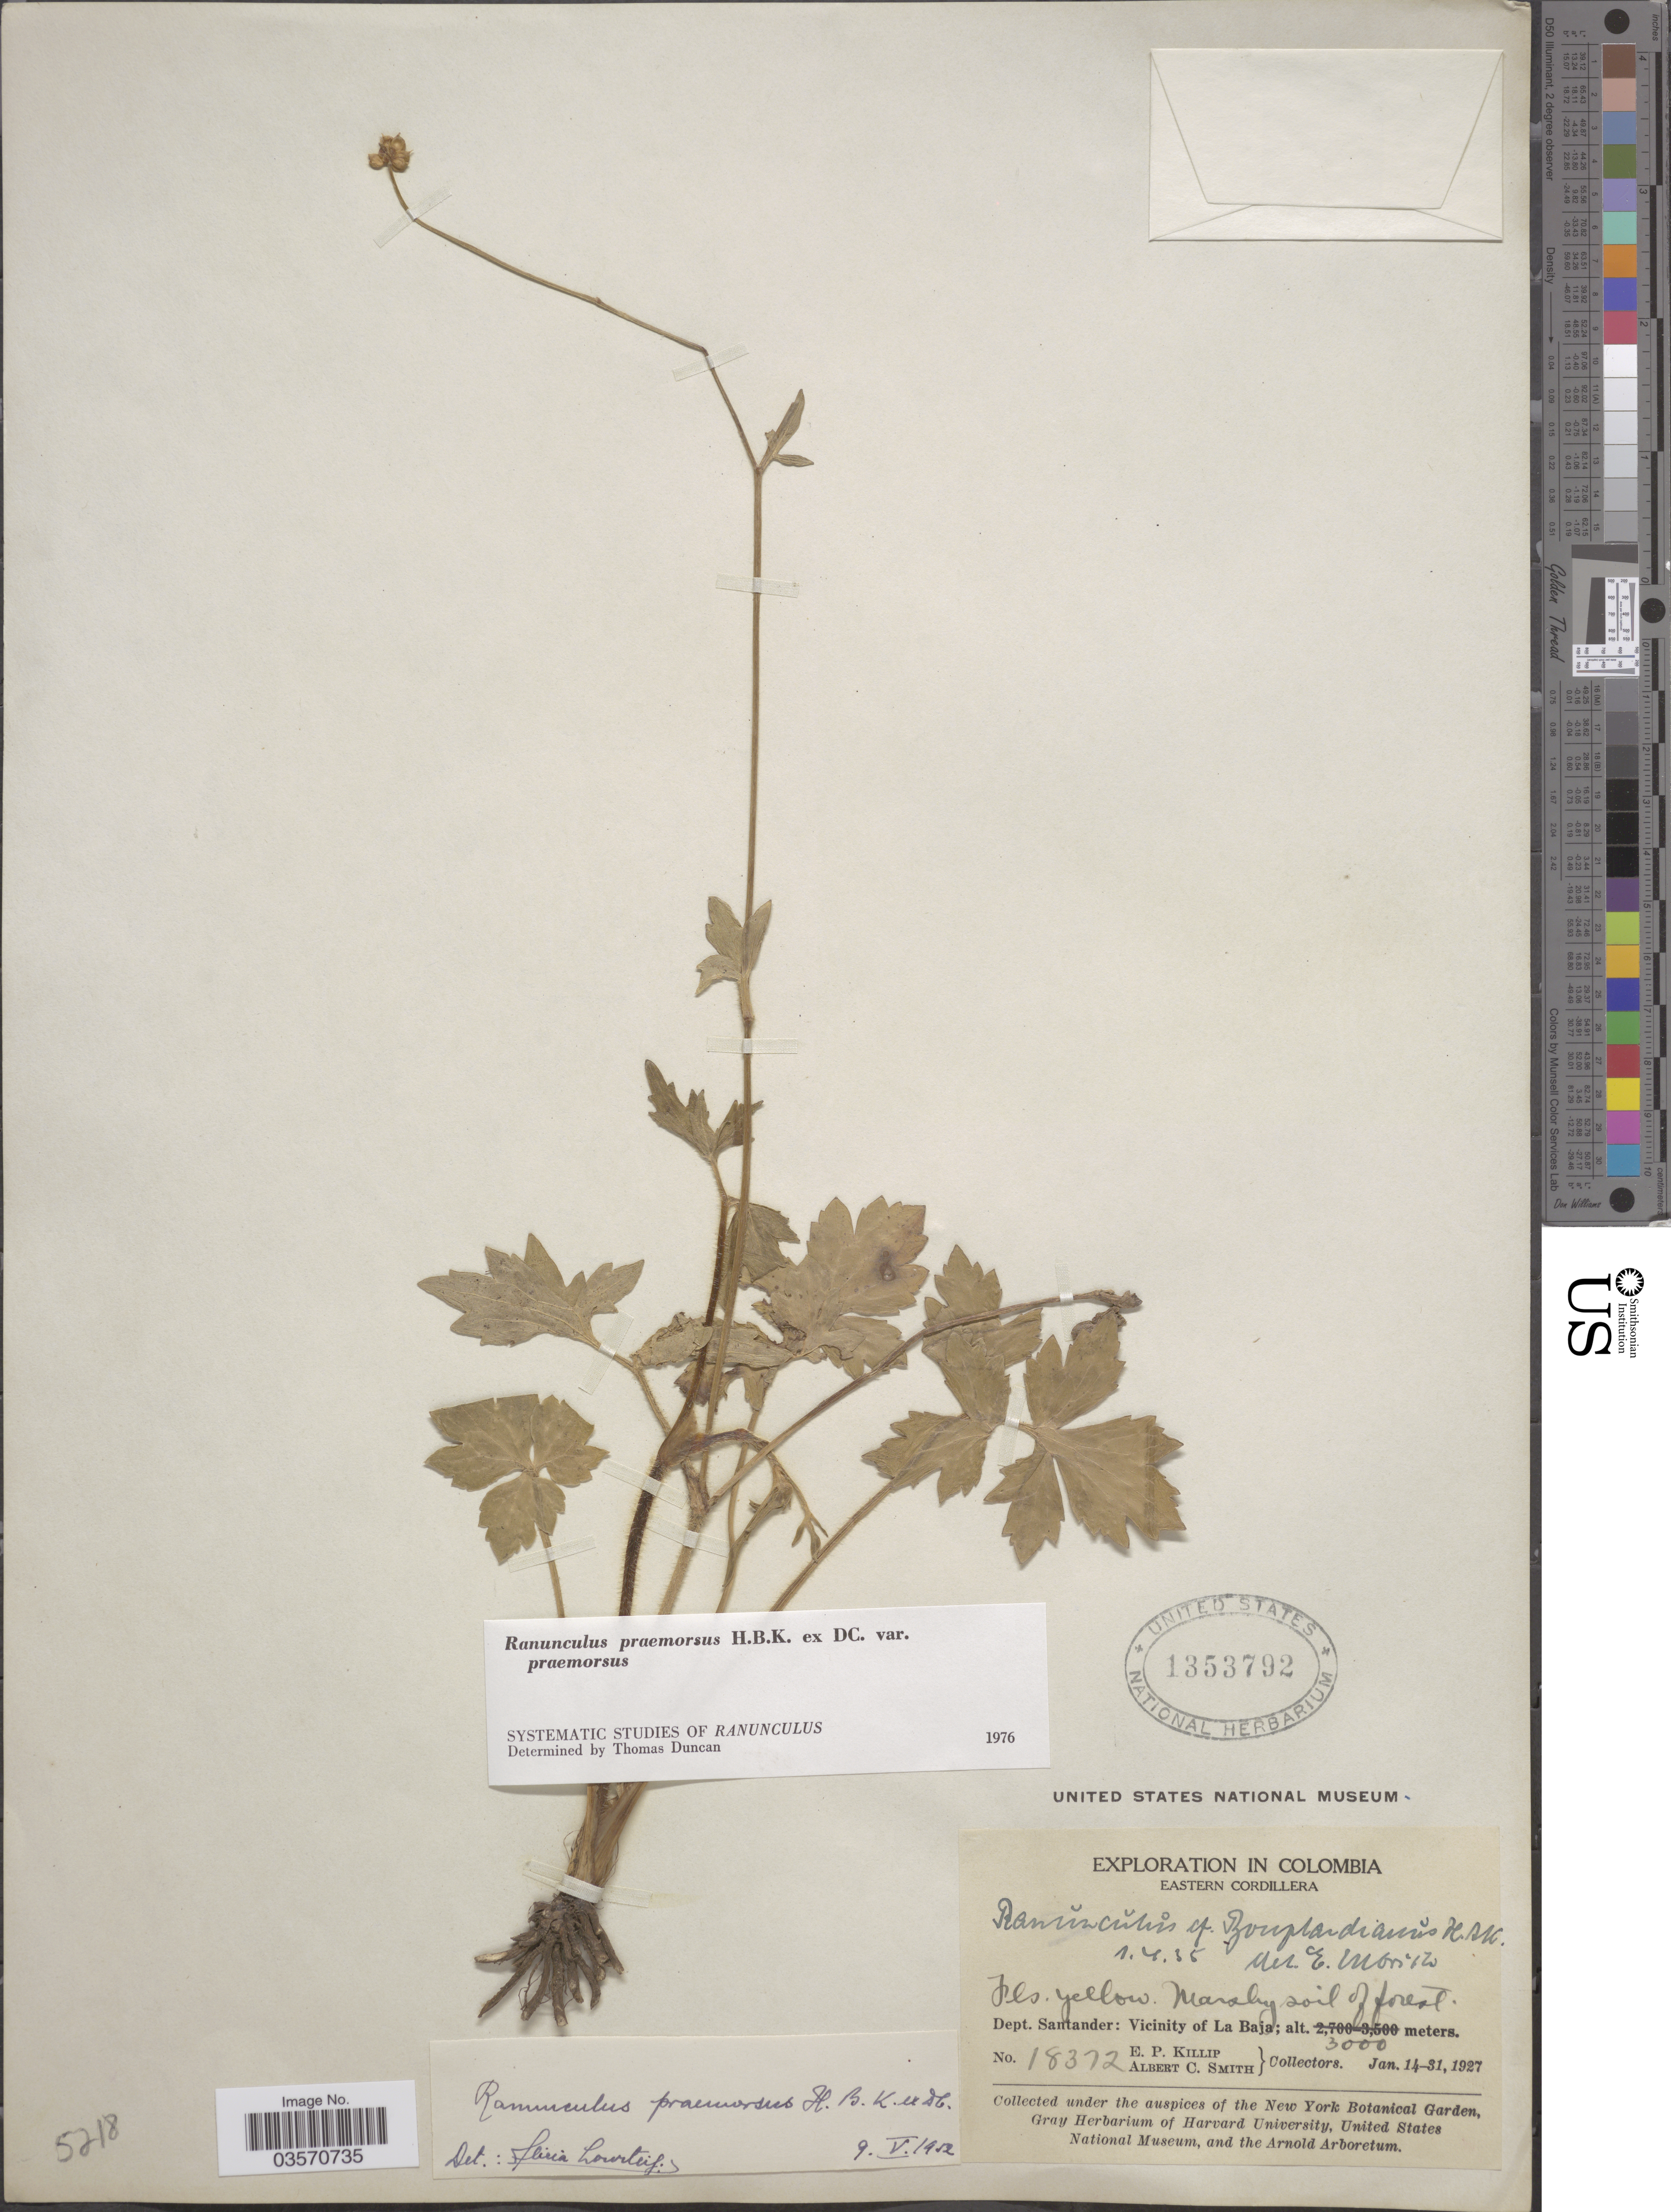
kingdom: Plantae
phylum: Tracheophyta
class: Magnoliopsida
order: Ranunculales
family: Ranunculaceae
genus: Ranunculus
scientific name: Ranunculus praemorsus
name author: Kunth ex DC.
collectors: E. P. Killip & A. C. Smith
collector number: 18372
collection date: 1927-01-14/1927-01-31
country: Colombia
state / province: Santander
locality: Eastern Cordillera. Dept. Santander: Vicinity of La Baja.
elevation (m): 3000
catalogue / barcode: US 1353792